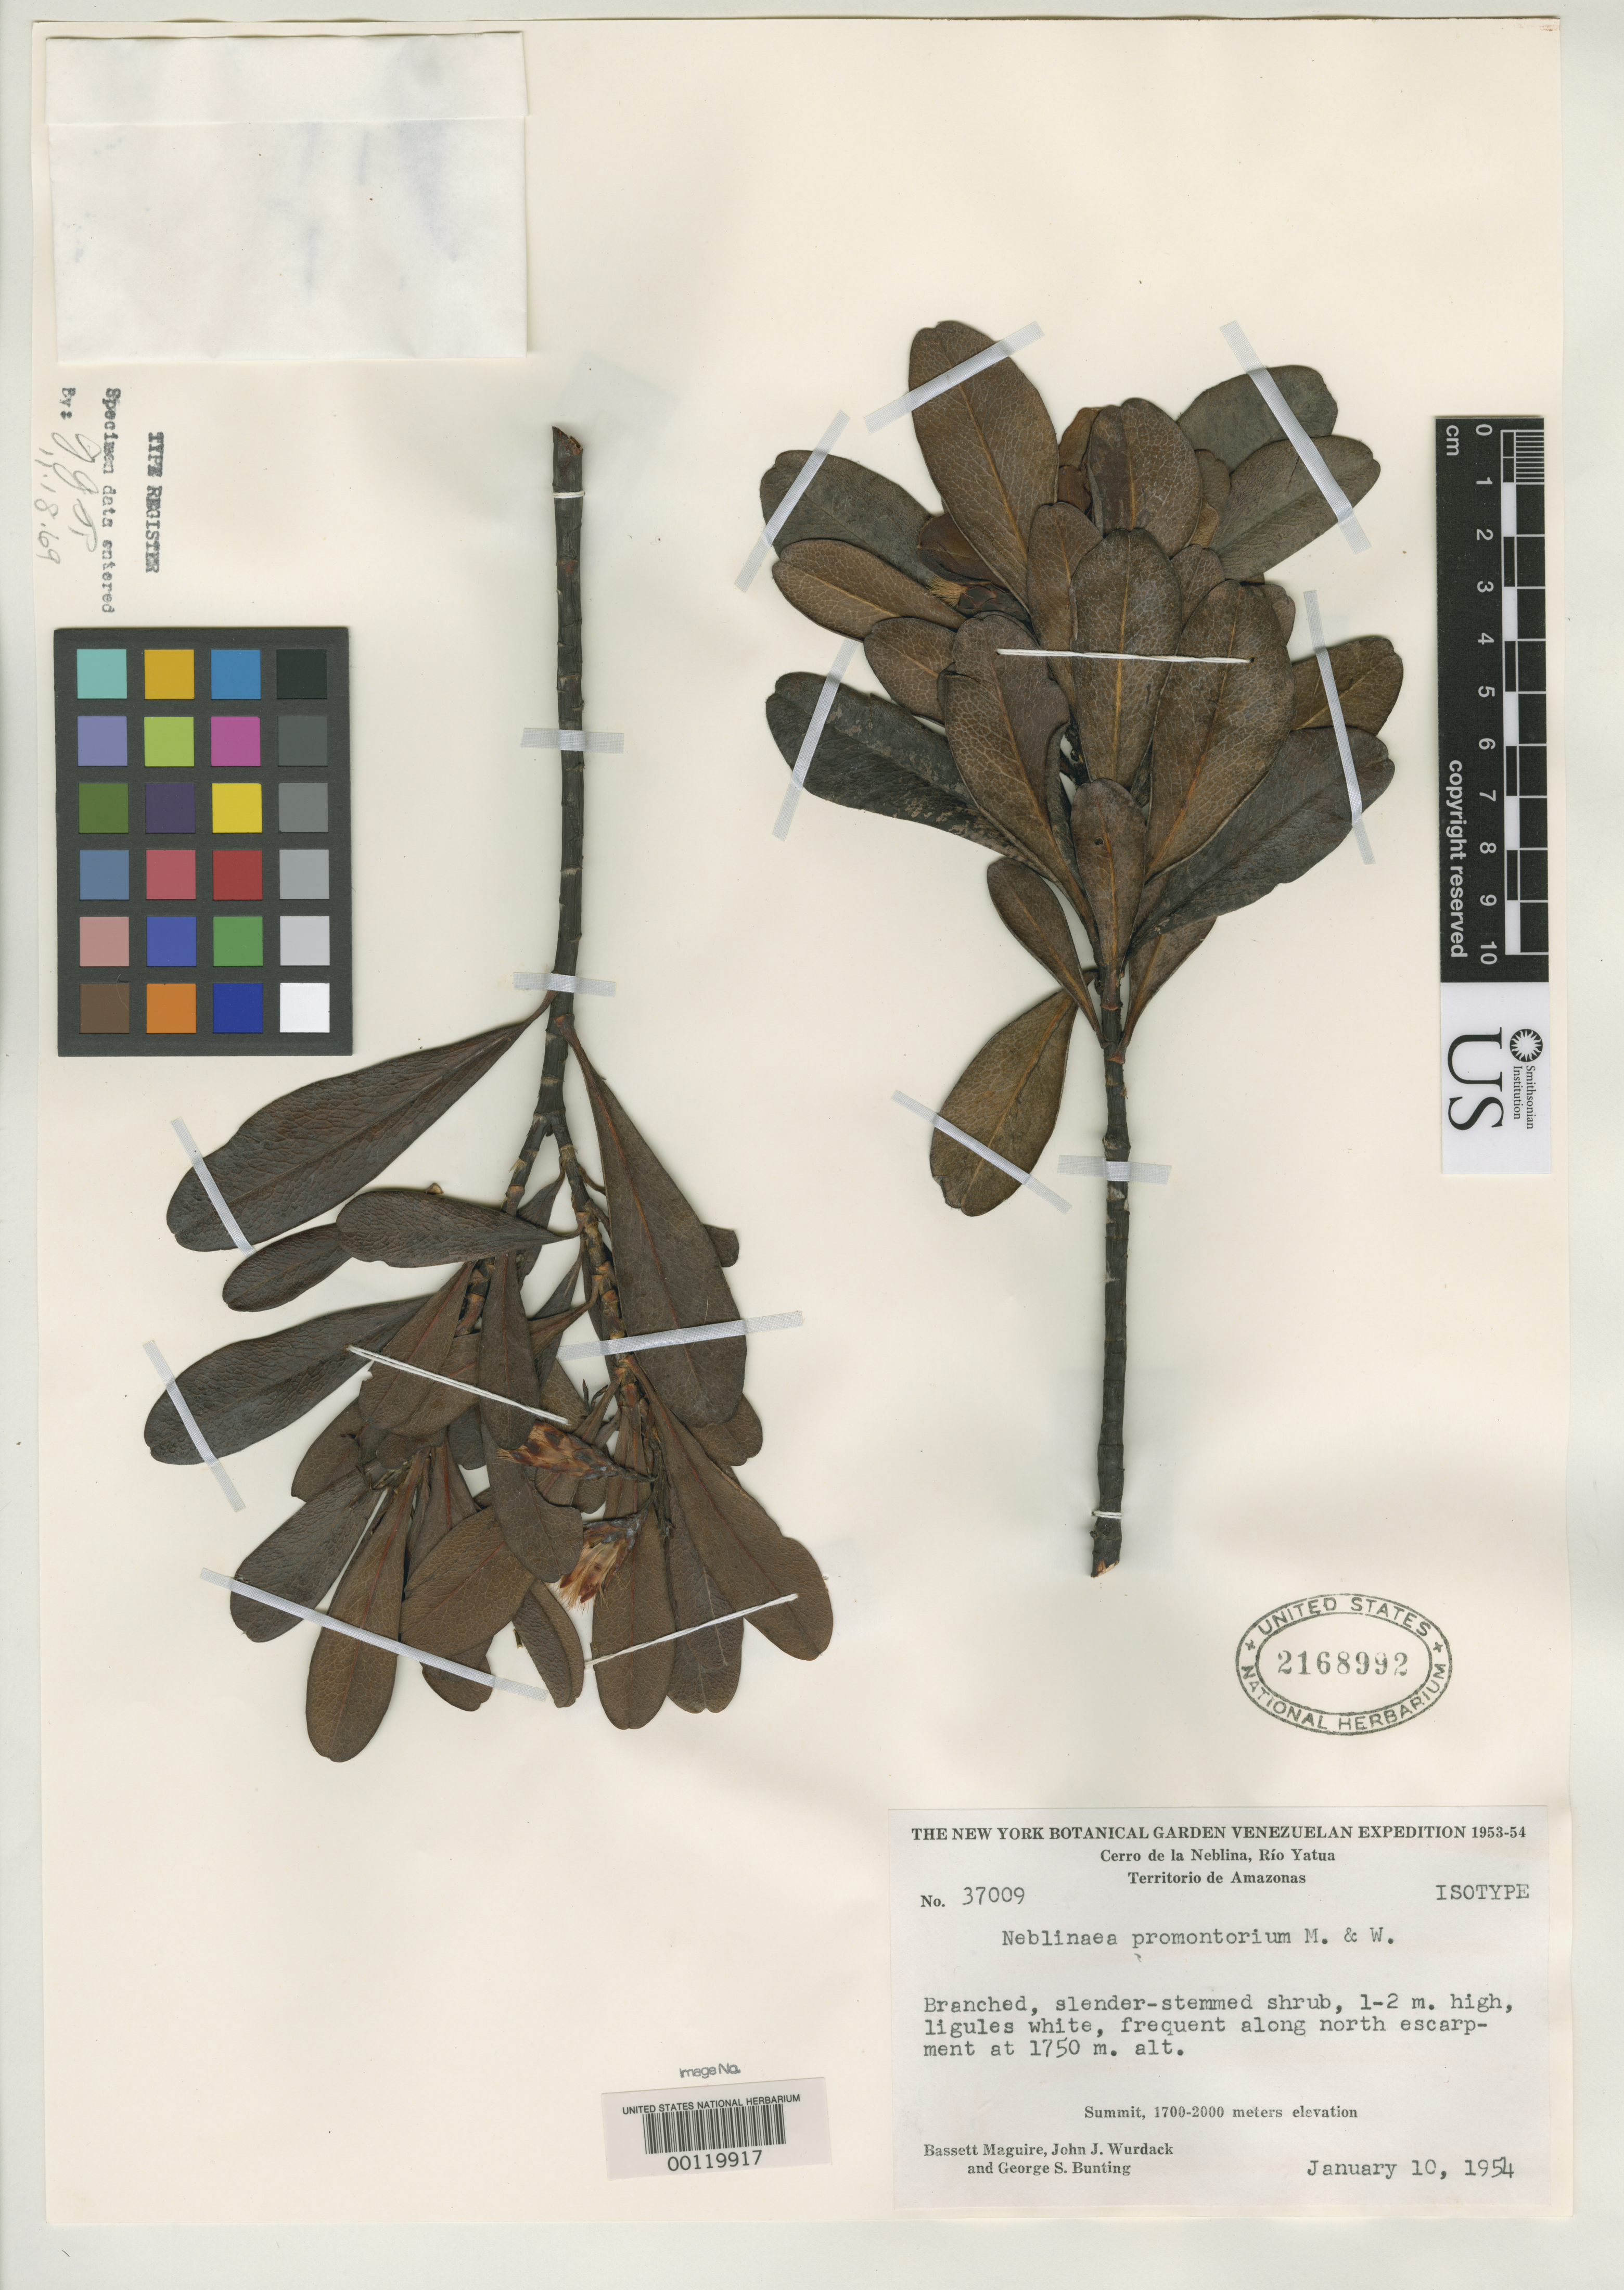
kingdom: Plantae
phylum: Tracheophyta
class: Magnoliopsida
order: Asterales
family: Asteraceae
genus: Neblinaea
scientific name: Neblinaea promontoriorum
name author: Maguire & Wurdack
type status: Isotype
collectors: B. Maguire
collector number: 37009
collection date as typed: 10 Jan 1954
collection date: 1954-01-10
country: Venezuela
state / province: Amazonas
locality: Cerro de La Neblina.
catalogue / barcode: US 2168992